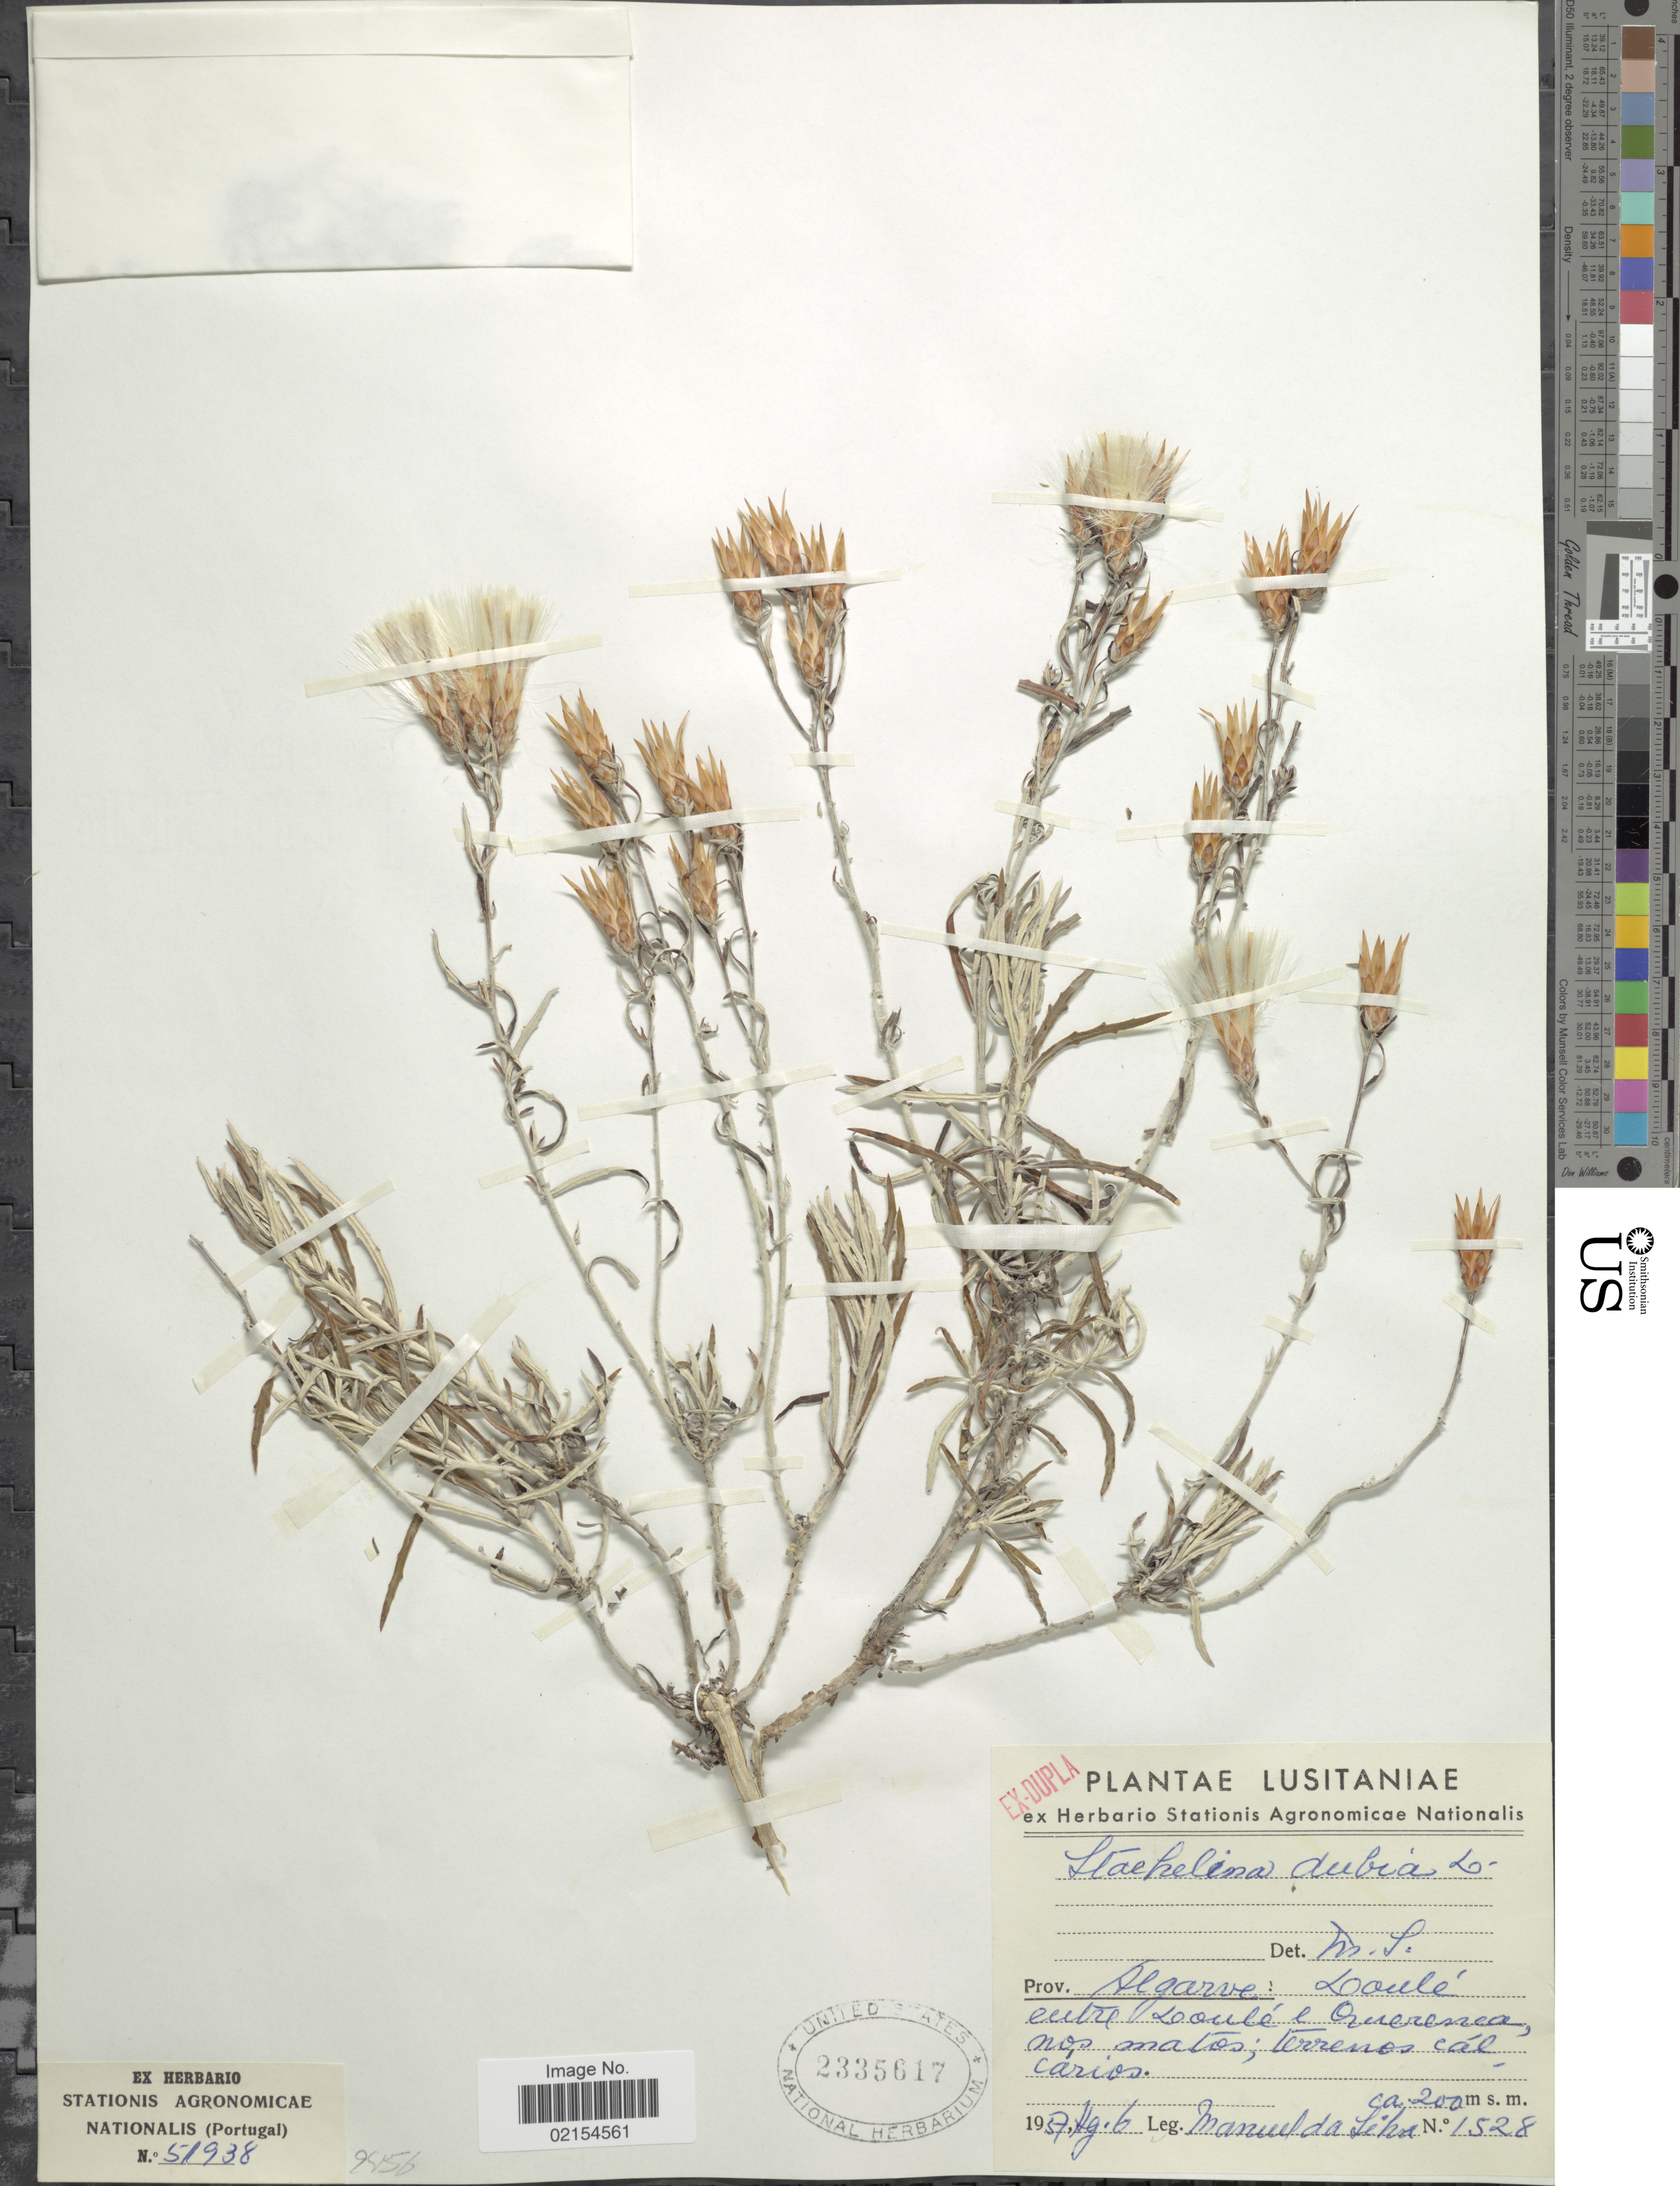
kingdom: Plantae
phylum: Tracheophyta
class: Magnoliopsida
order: Asterales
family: Asteraceae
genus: Staehelina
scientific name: Staehelina dubia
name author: L.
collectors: M. Da Silva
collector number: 1528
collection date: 1957-08-06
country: Portugal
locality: Lusitaniae, Prov. Algarve: Doule entre Doule l Queressa nos matos, terrenos cal carios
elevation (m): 200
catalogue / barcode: US 2335617